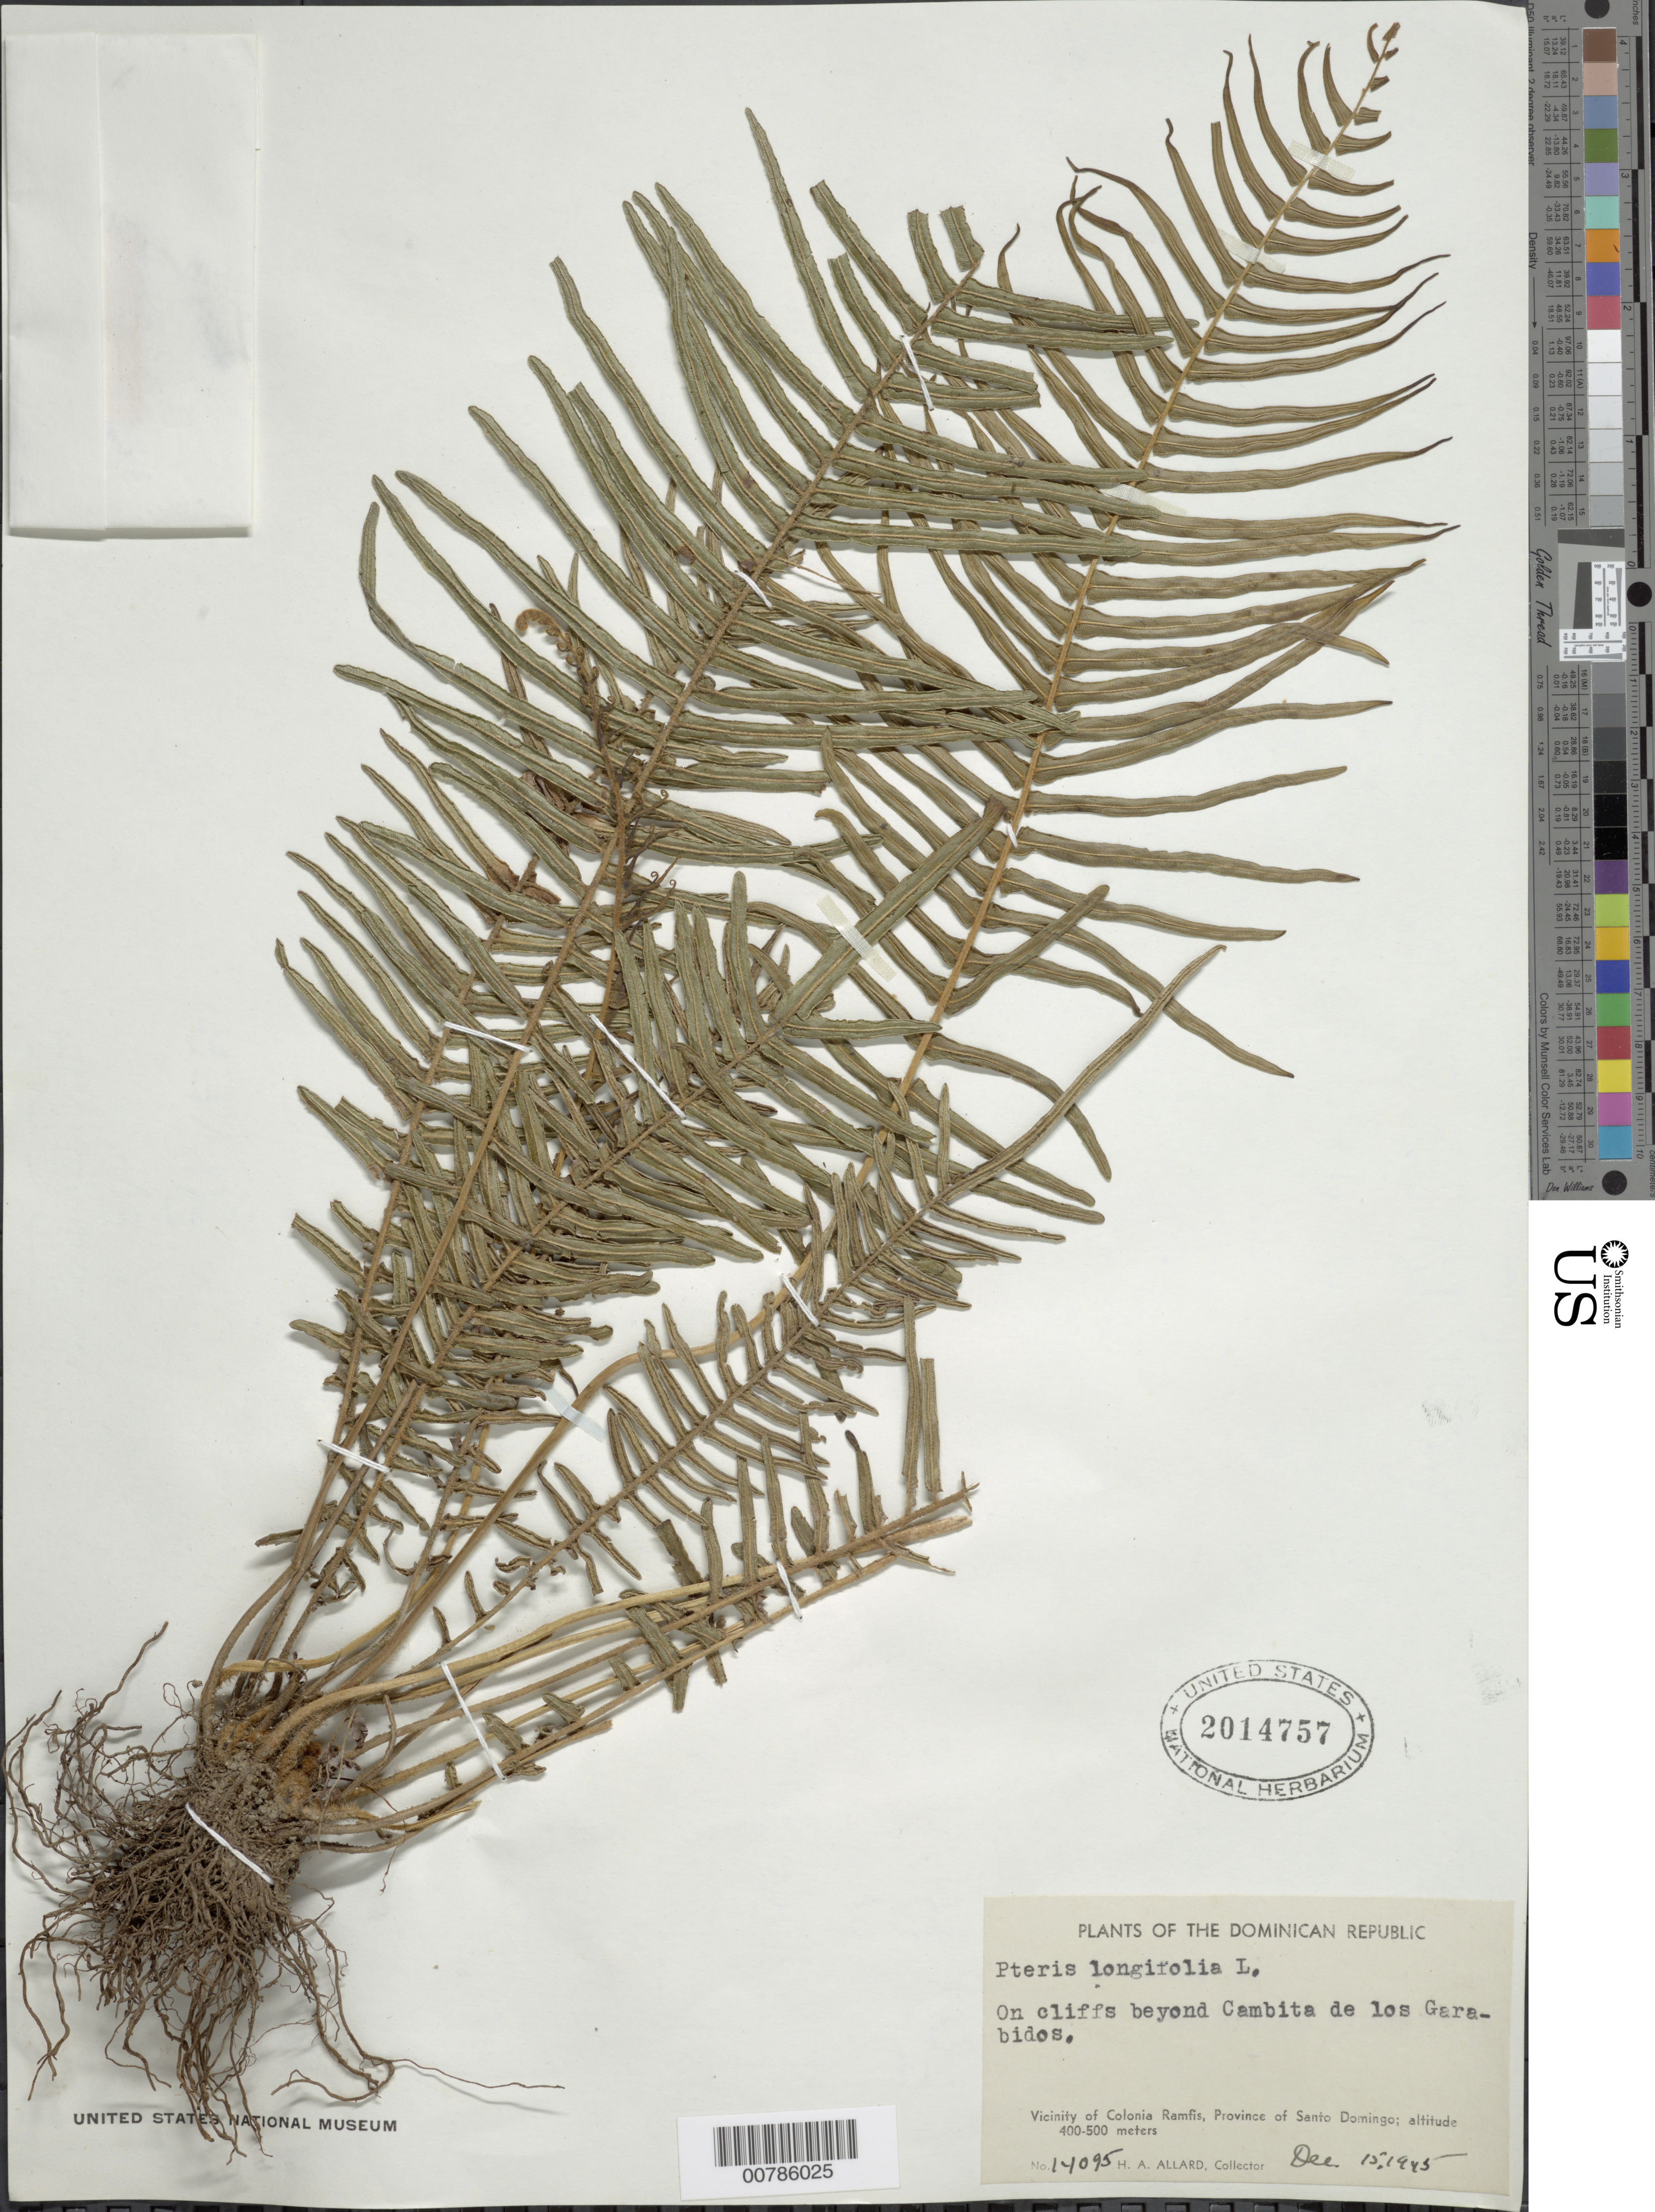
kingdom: Plantae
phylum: Tracheophyta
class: Polypodiopsida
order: Polypodiales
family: Pteridaceae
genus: Pteris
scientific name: Pteris longifolia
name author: L.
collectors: H. A. Allard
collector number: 14095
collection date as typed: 15 Dec 1945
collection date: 1945-12-15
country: Dominican Republic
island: Hispaniola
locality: Prov. Santo Domingo, Colonia Ramfis vicinity; cliffsbeyond Cambita de los Garabidos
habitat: On cliffs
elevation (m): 400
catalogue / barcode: US 2014757